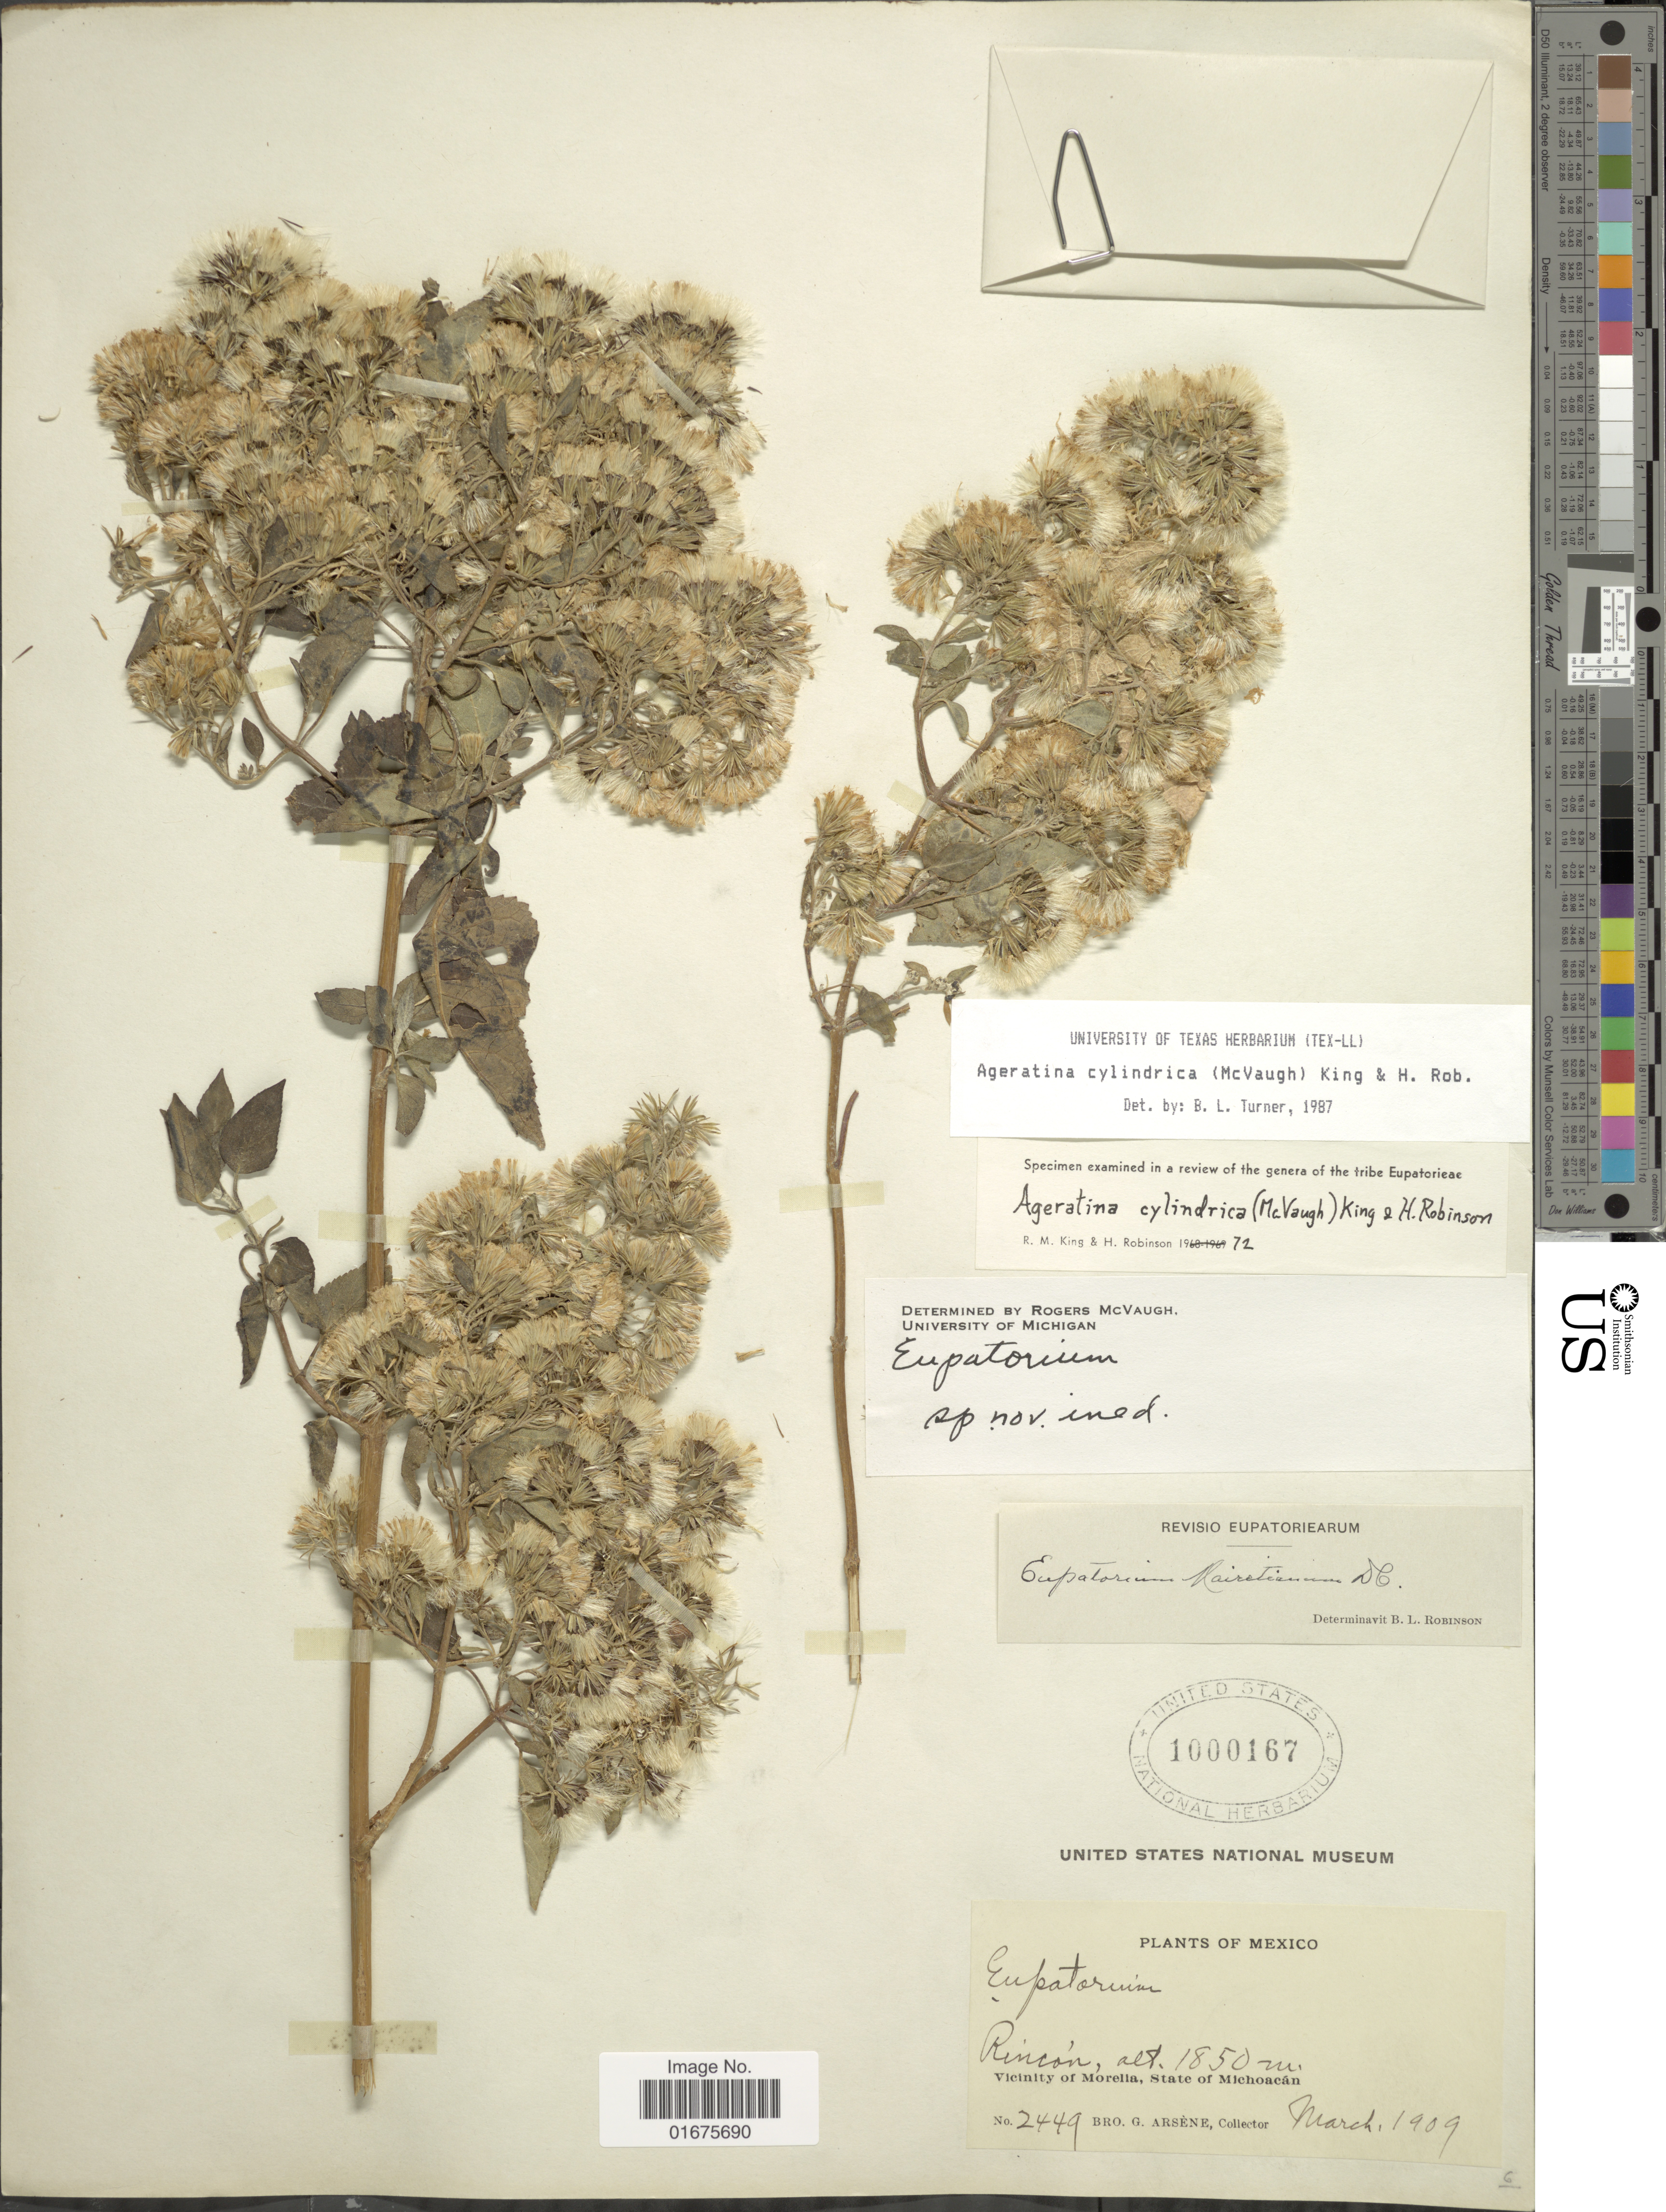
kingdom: Plantae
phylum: Tracheophyta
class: Magnoliopsida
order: Asterales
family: Asteraceae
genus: Ageratina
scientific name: Ageratina cylindrica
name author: (Mc Vaugh) R.M. King & H. Rob.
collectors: Bro. G. Arsène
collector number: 2449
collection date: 1909-03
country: Mexico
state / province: Michoacán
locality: Rincon, Vicinity of Morelia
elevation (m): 1850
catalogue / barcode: US 1000167